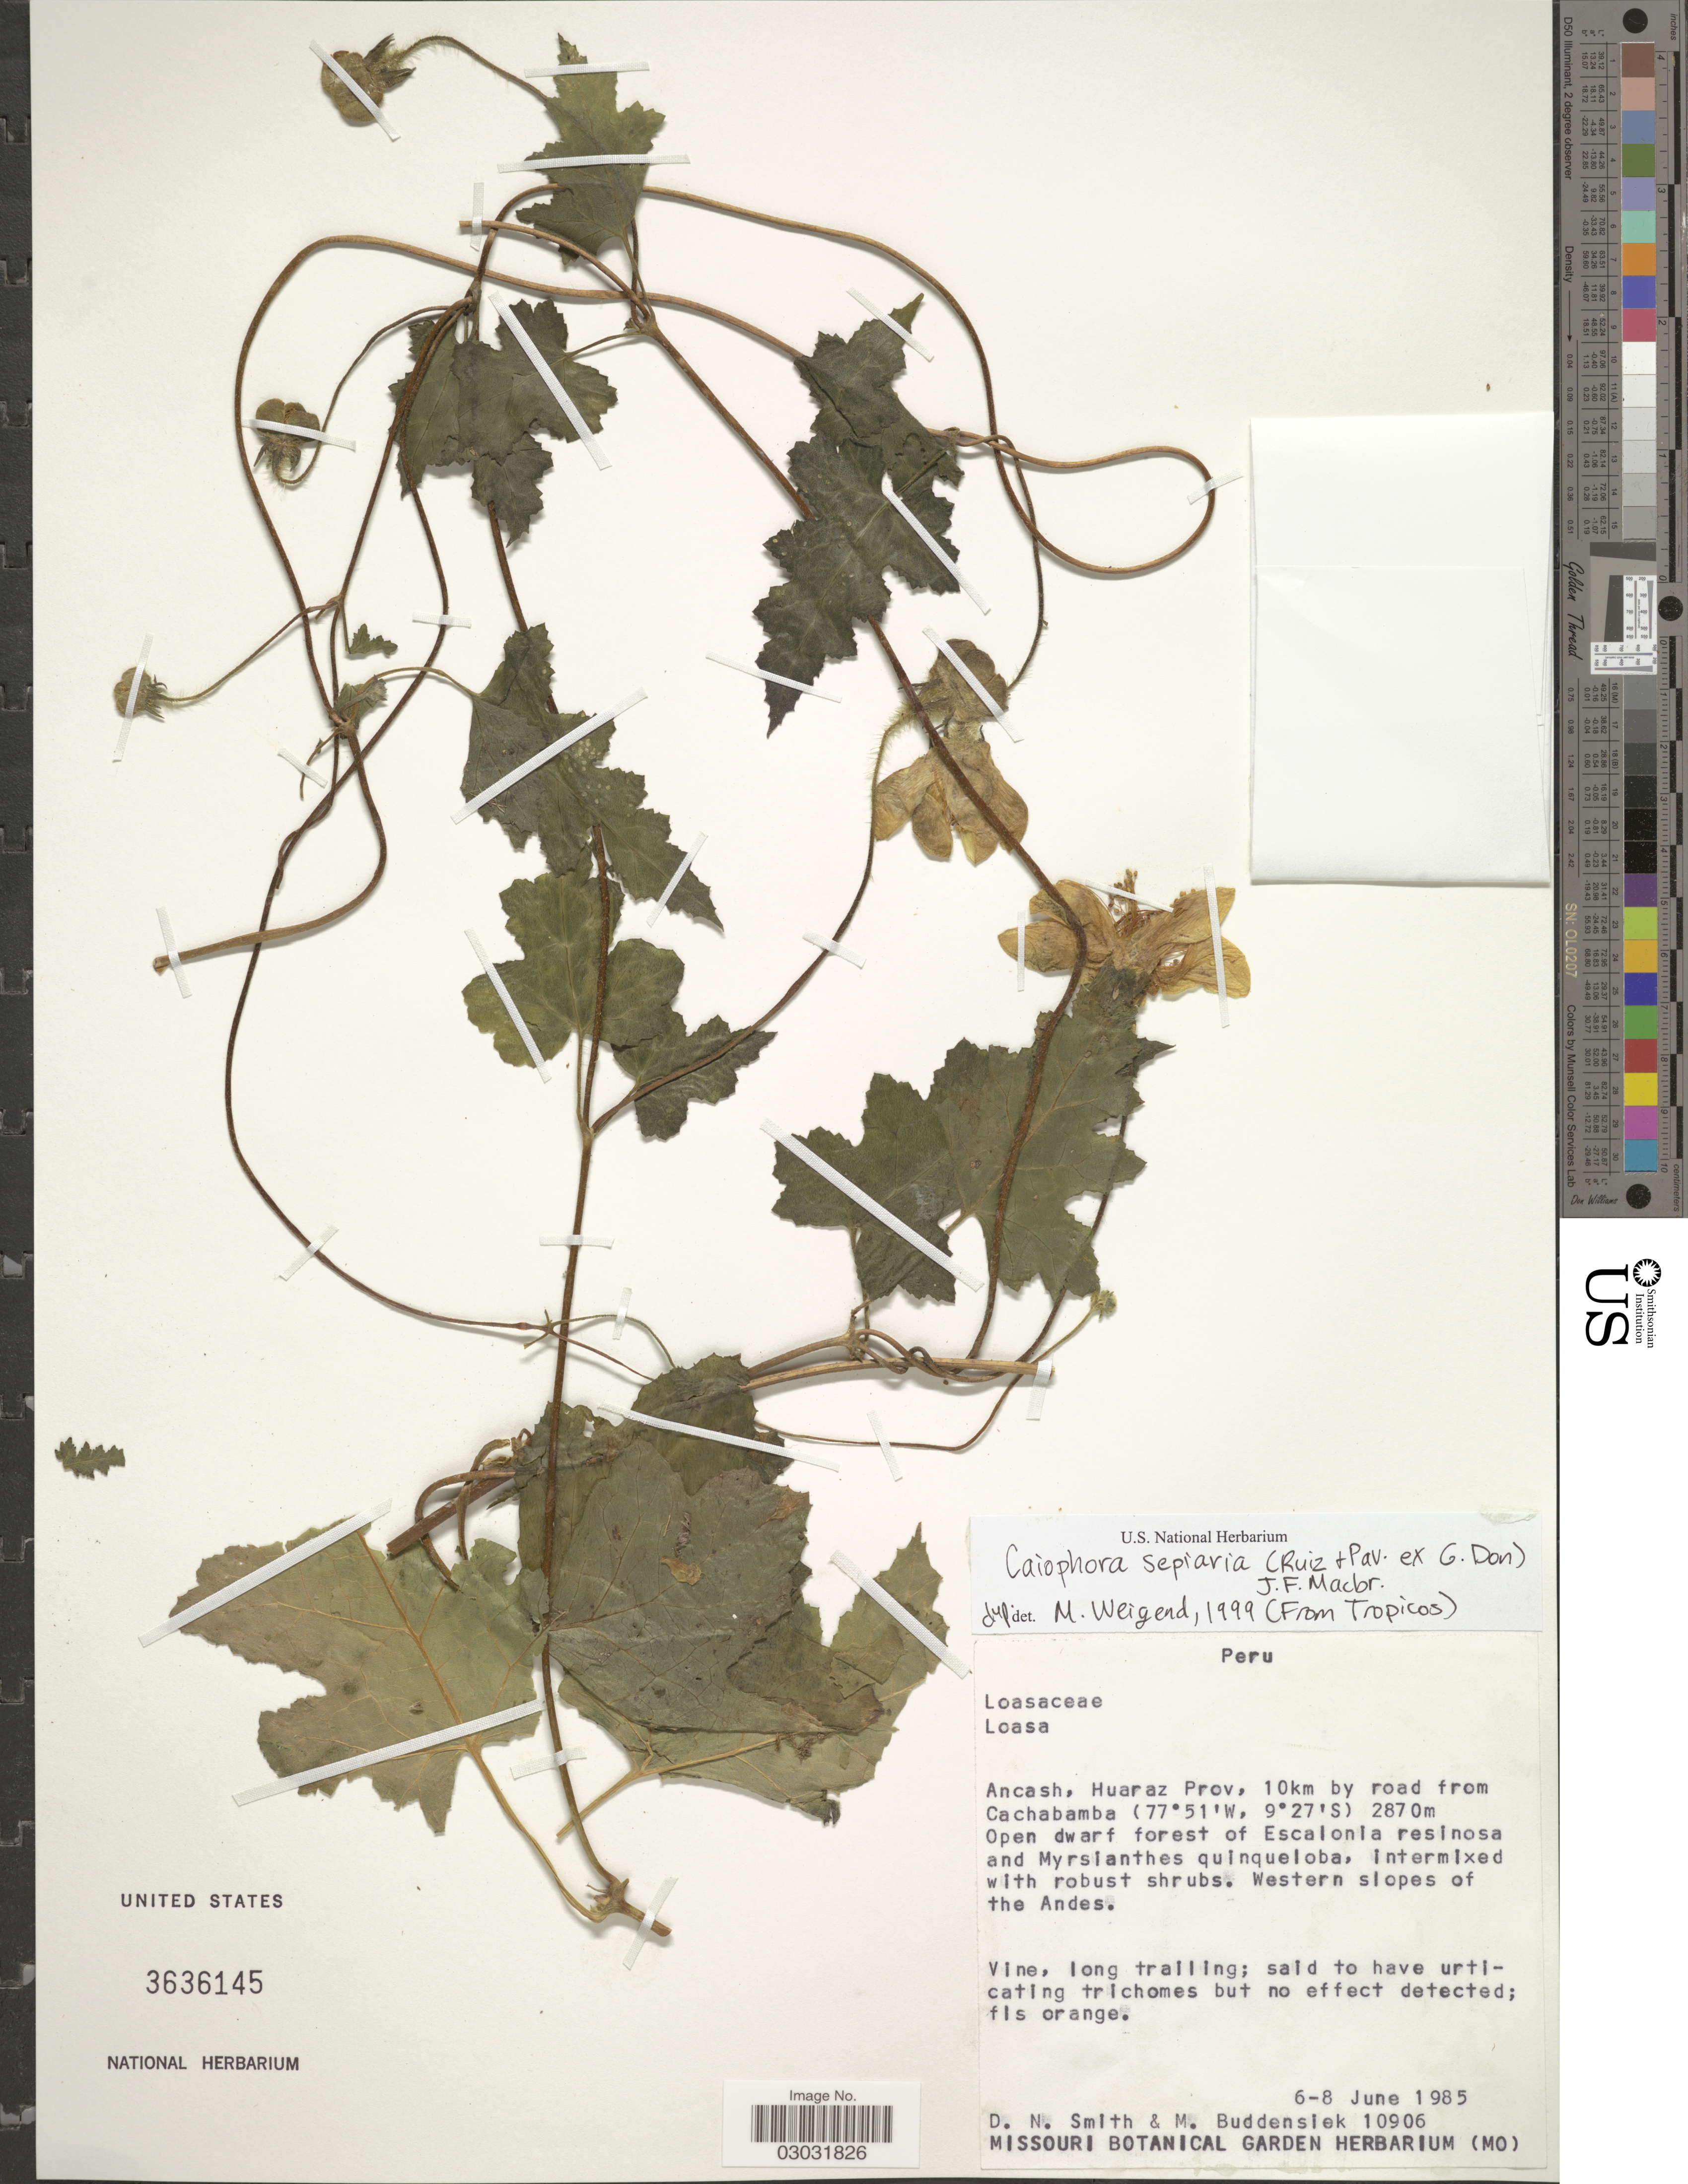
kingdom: Plantae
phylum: Tracheophyta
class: Magnoliopsida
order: Cornales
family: Loasaceae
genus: Caiophora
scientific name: Caiophora sepiaria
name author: (Ruiz & Pav. ex G. Don) J.F. Macbr.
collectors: D. Smith & M. Buddensiek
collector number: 10906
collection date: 1985-06-06/1985-06-08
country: Peru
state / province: Ancash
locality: Huaraz Prov, 10km by road from Cachabamba. Western slopes of the Andes.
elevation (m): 2870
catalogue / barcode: US 3636145